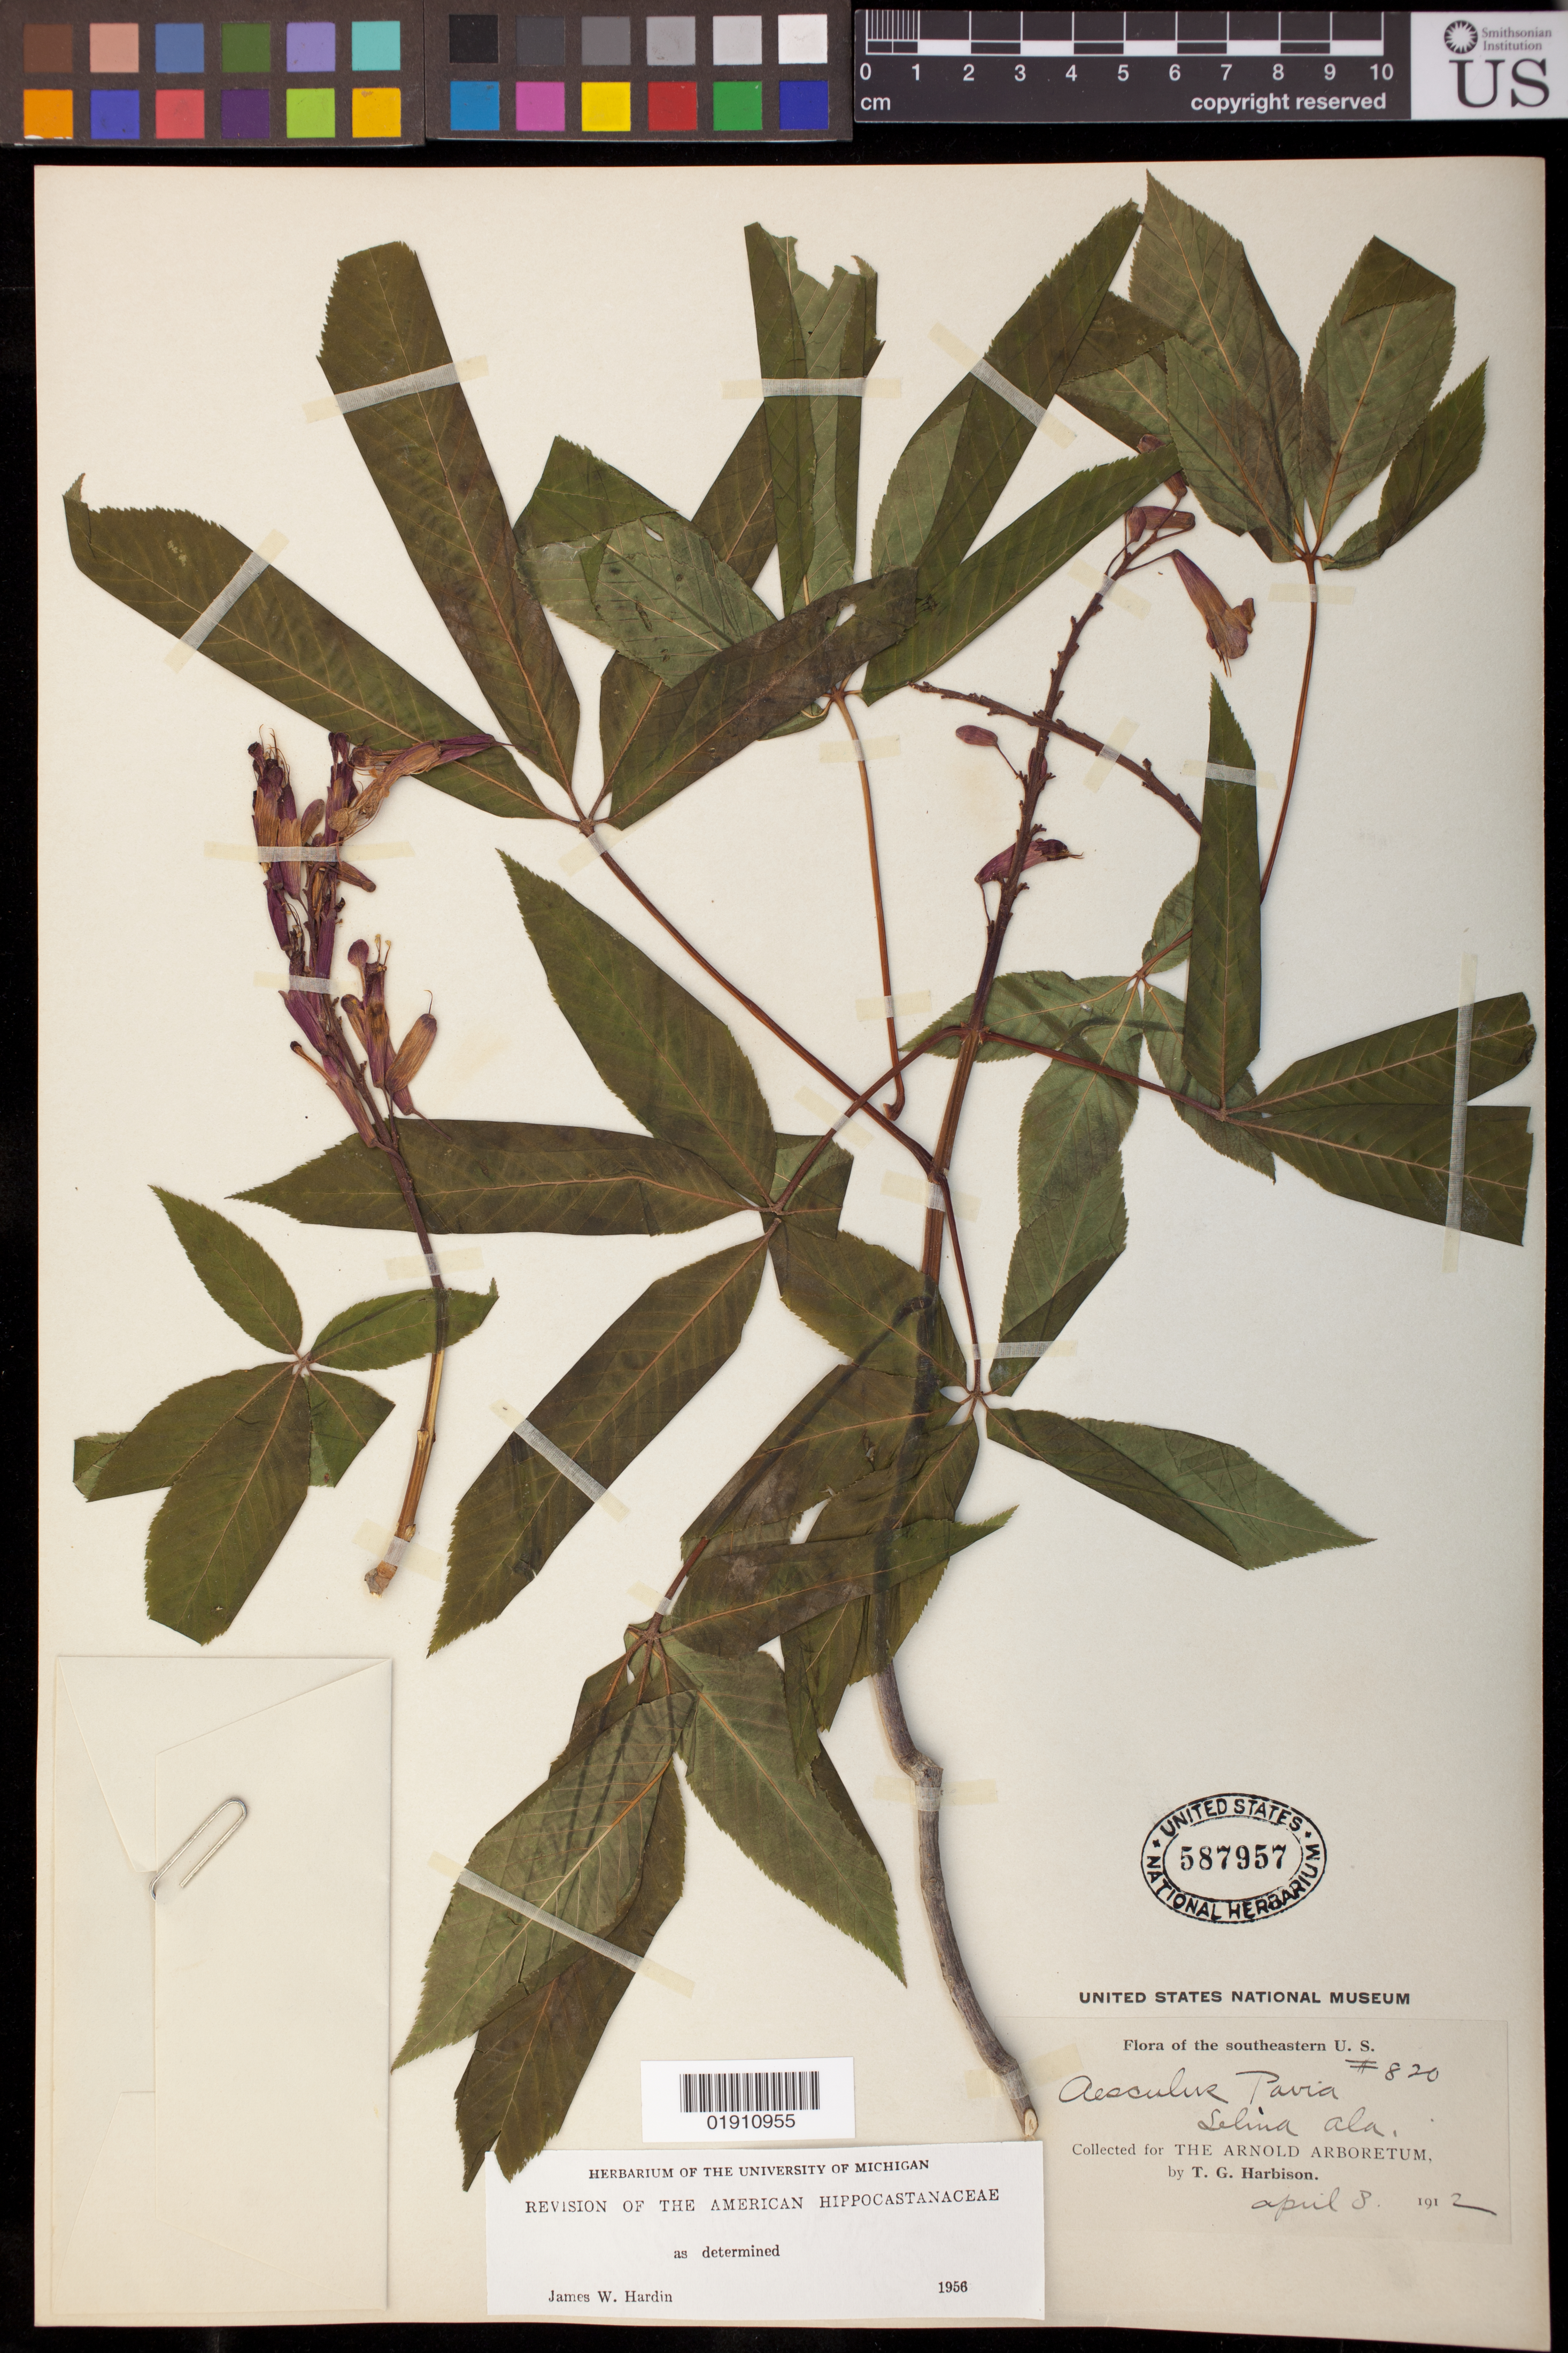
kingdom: Plantae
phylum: Tracheophyta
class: Magnoliopsida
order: Sapindales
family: Sapindaceae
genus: Aesculus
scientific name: Aesculus pavia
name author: L.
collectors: T. Harbison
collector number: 820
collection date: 1912-04-08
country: United States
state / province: Alabama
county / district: Dallas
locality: Selma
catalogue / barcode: US 587957